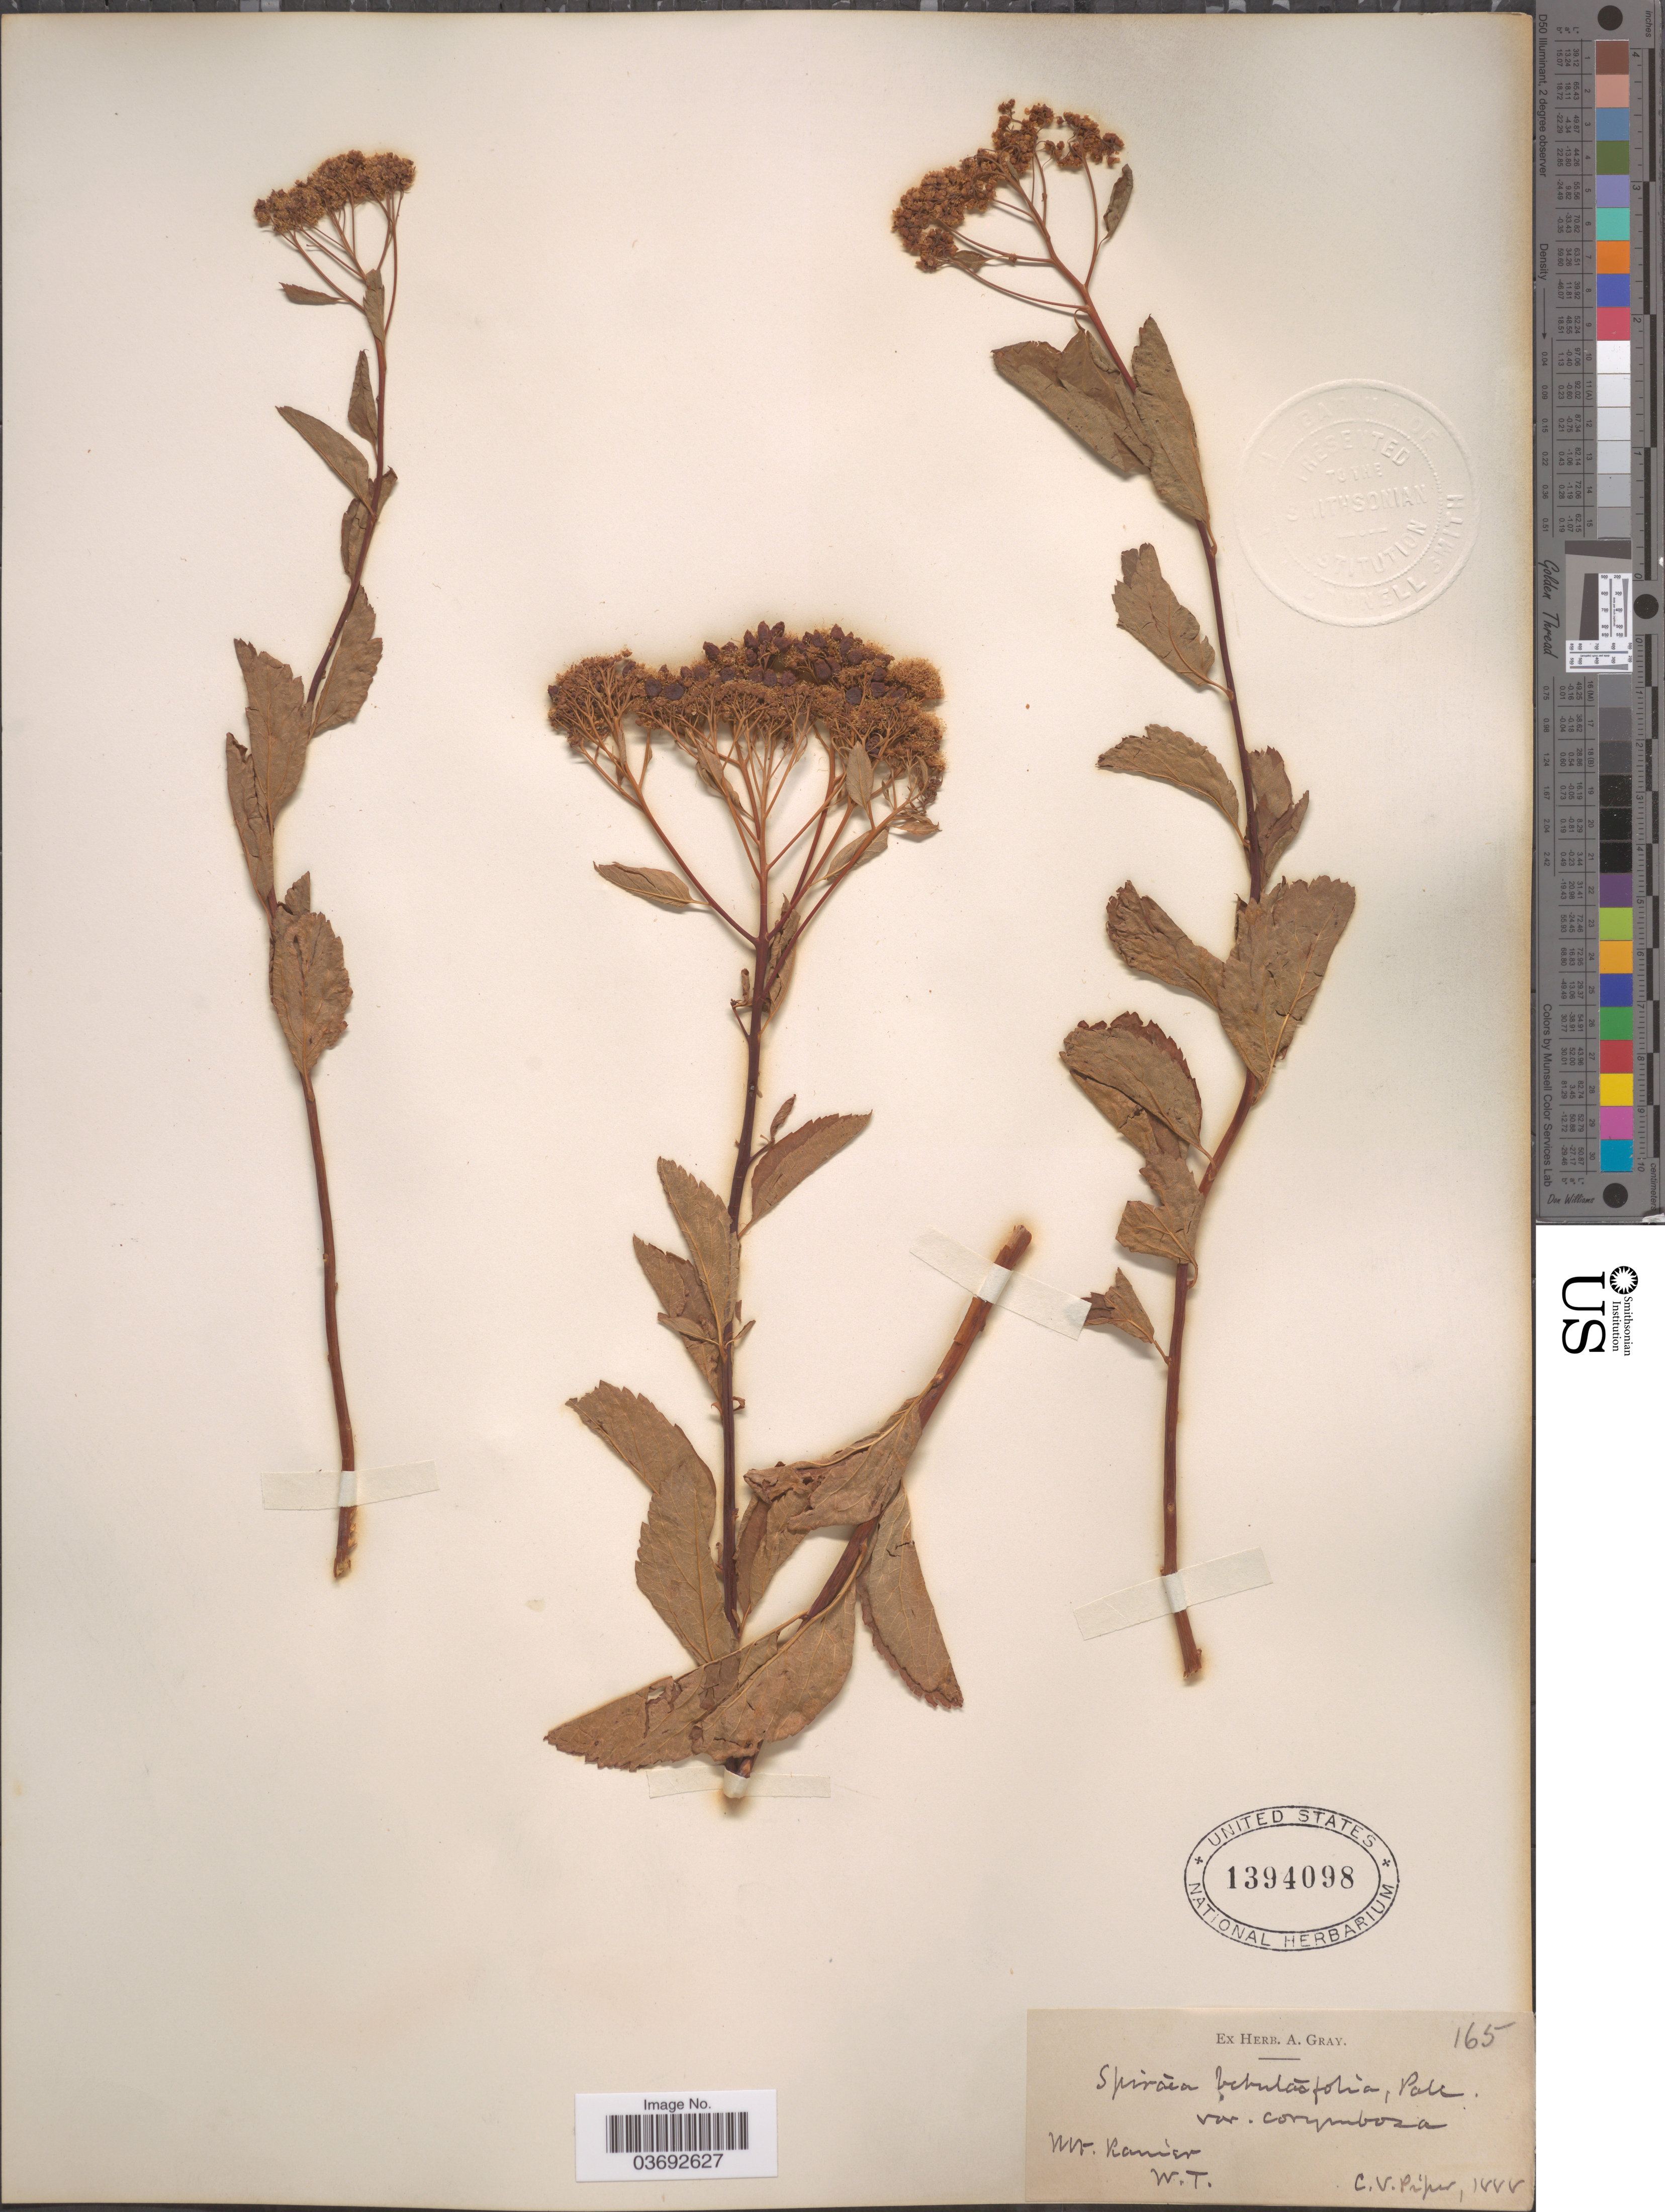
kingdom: Plantae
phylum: Tracheophyta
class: Magnoliopsida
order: Rosales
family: Rosaceae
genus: Spiraea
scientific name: Spiraea lucida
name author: Douglas ex Greene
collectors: C. V. Piper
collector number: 165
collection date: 1888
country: United States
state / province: Washington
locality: Mt. Rainier, W.T.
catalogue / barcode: US 1394098